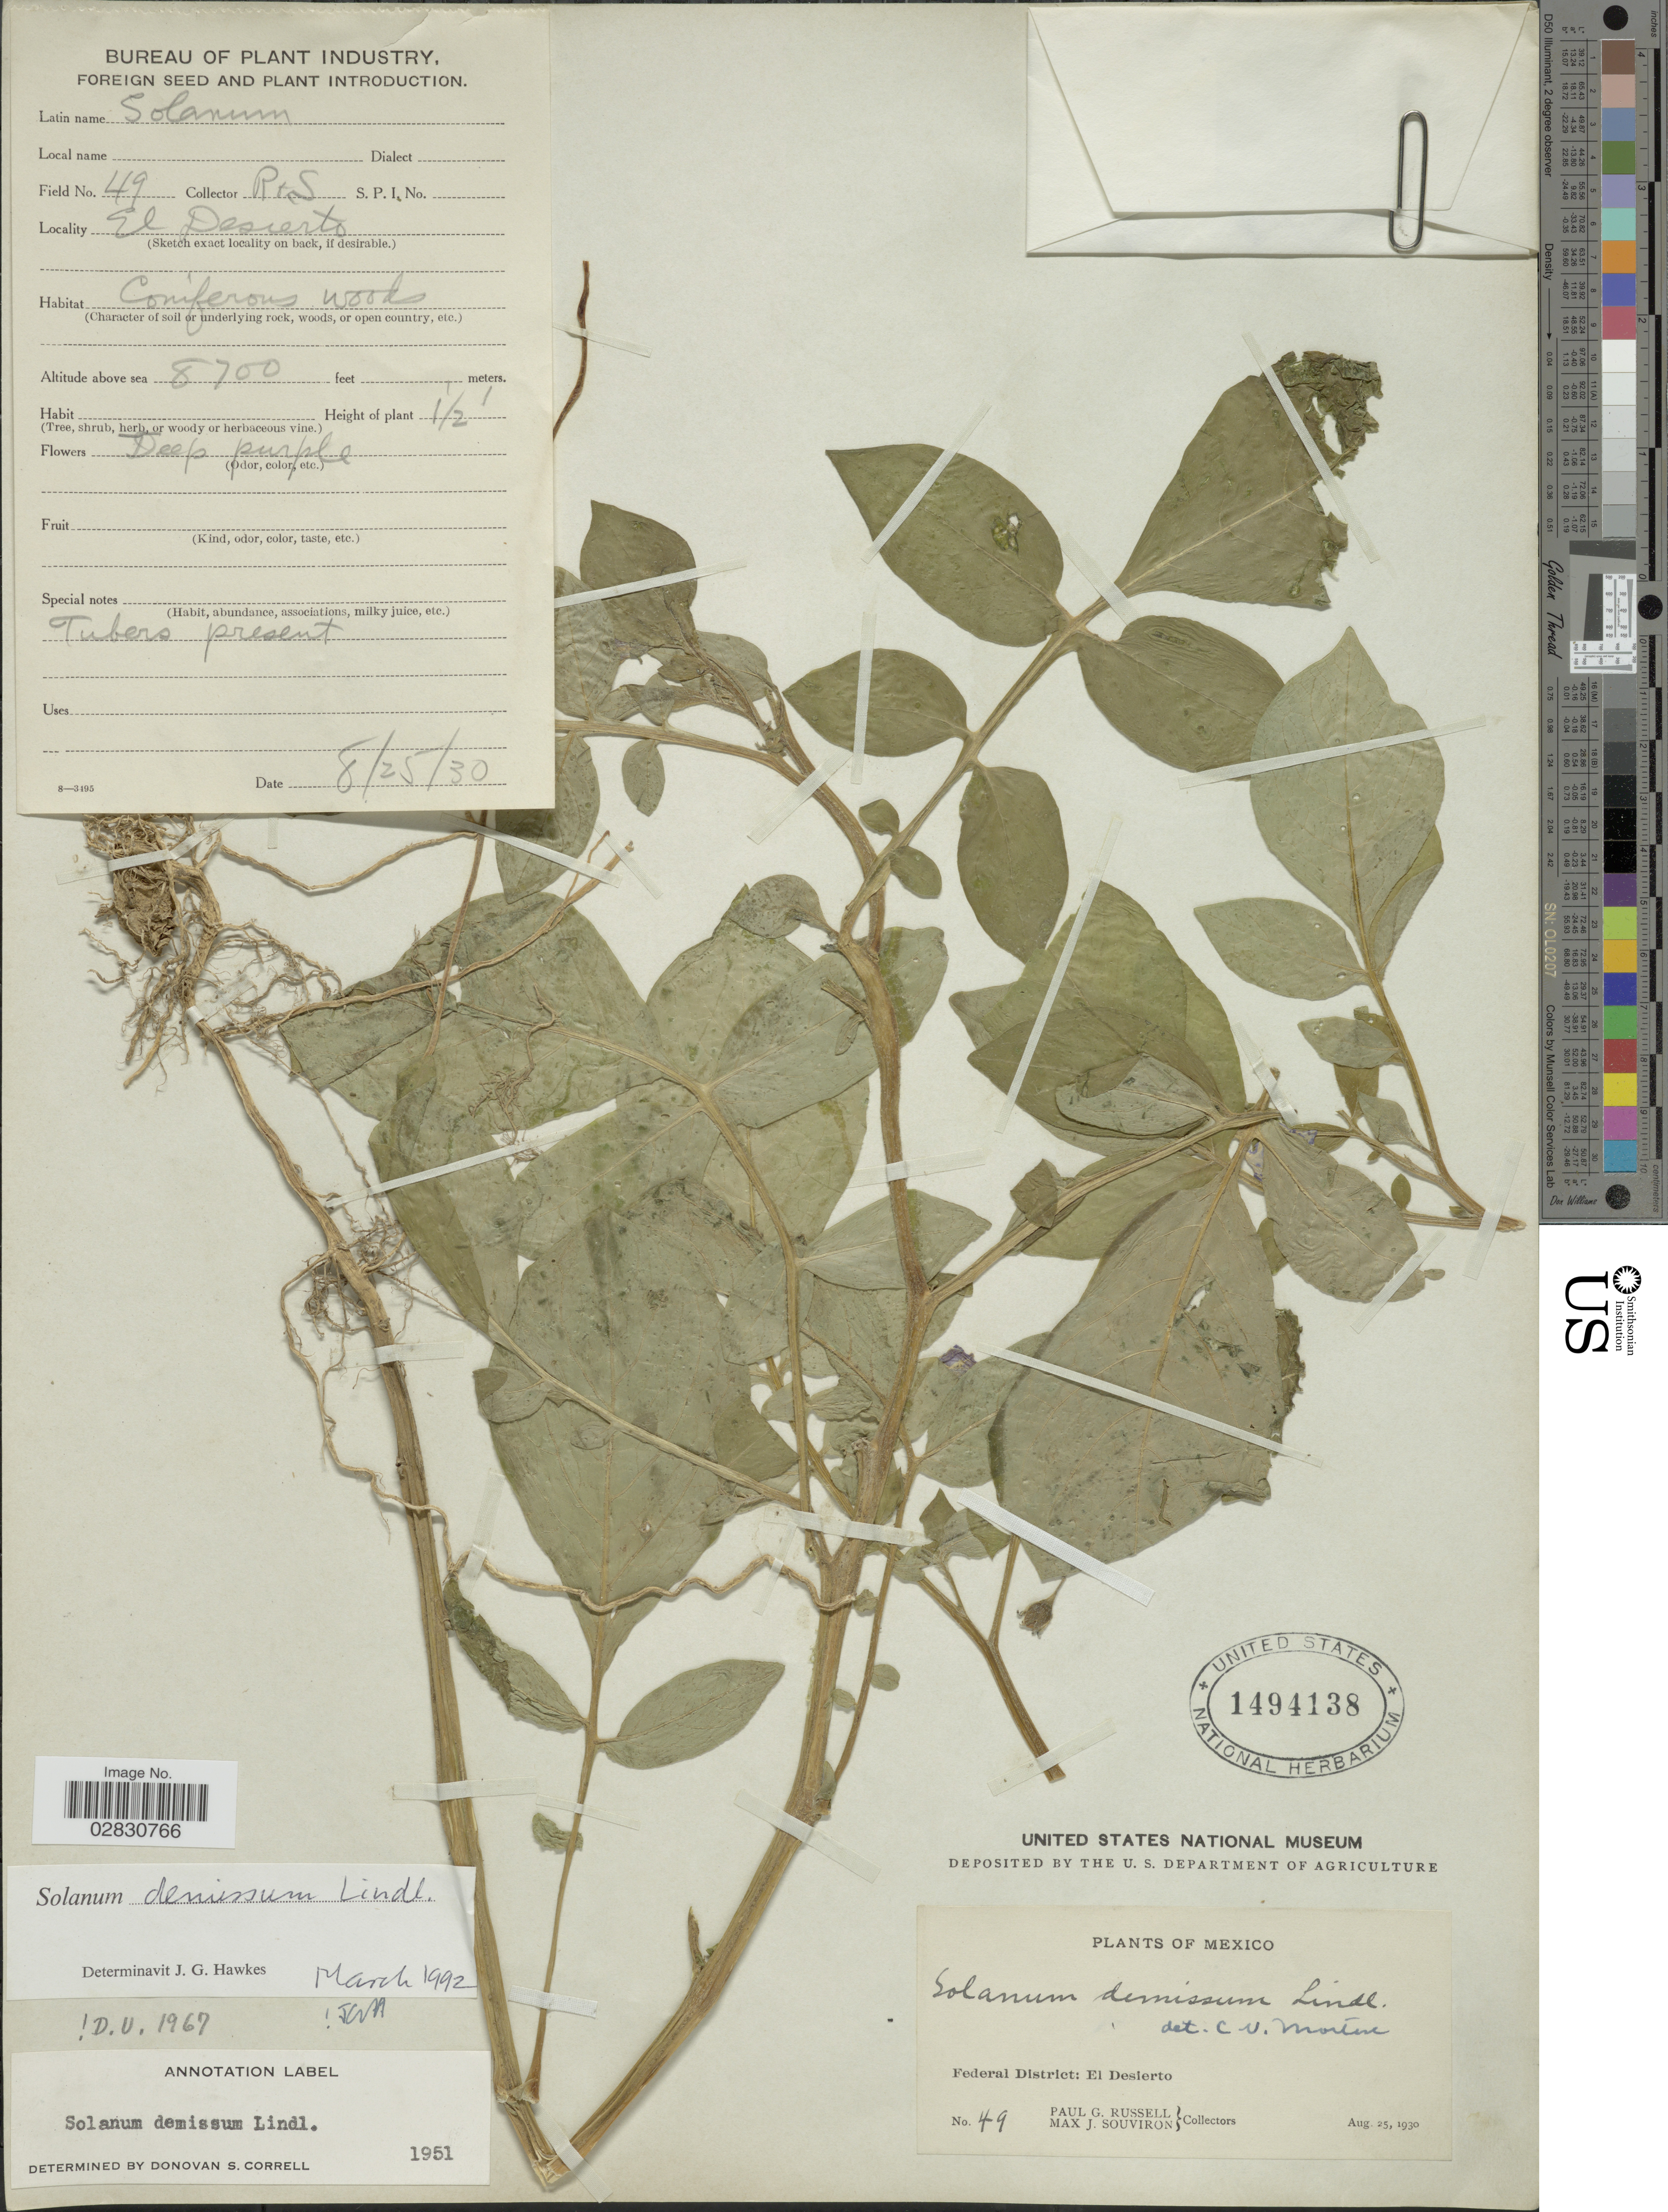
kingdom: Plantae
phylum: Tracheophyta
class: Magnoliopsida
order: Solanales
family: Solanaceae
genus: Solanum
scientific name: Solanum demissum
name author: Lindl.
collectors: P. G. Russell & M. J. Souviron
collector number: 49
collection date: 1930-08-25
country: Mexico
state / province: Distrito Federal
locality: Federal District: El Desierto.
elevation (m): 2652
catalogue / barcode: US 1494138